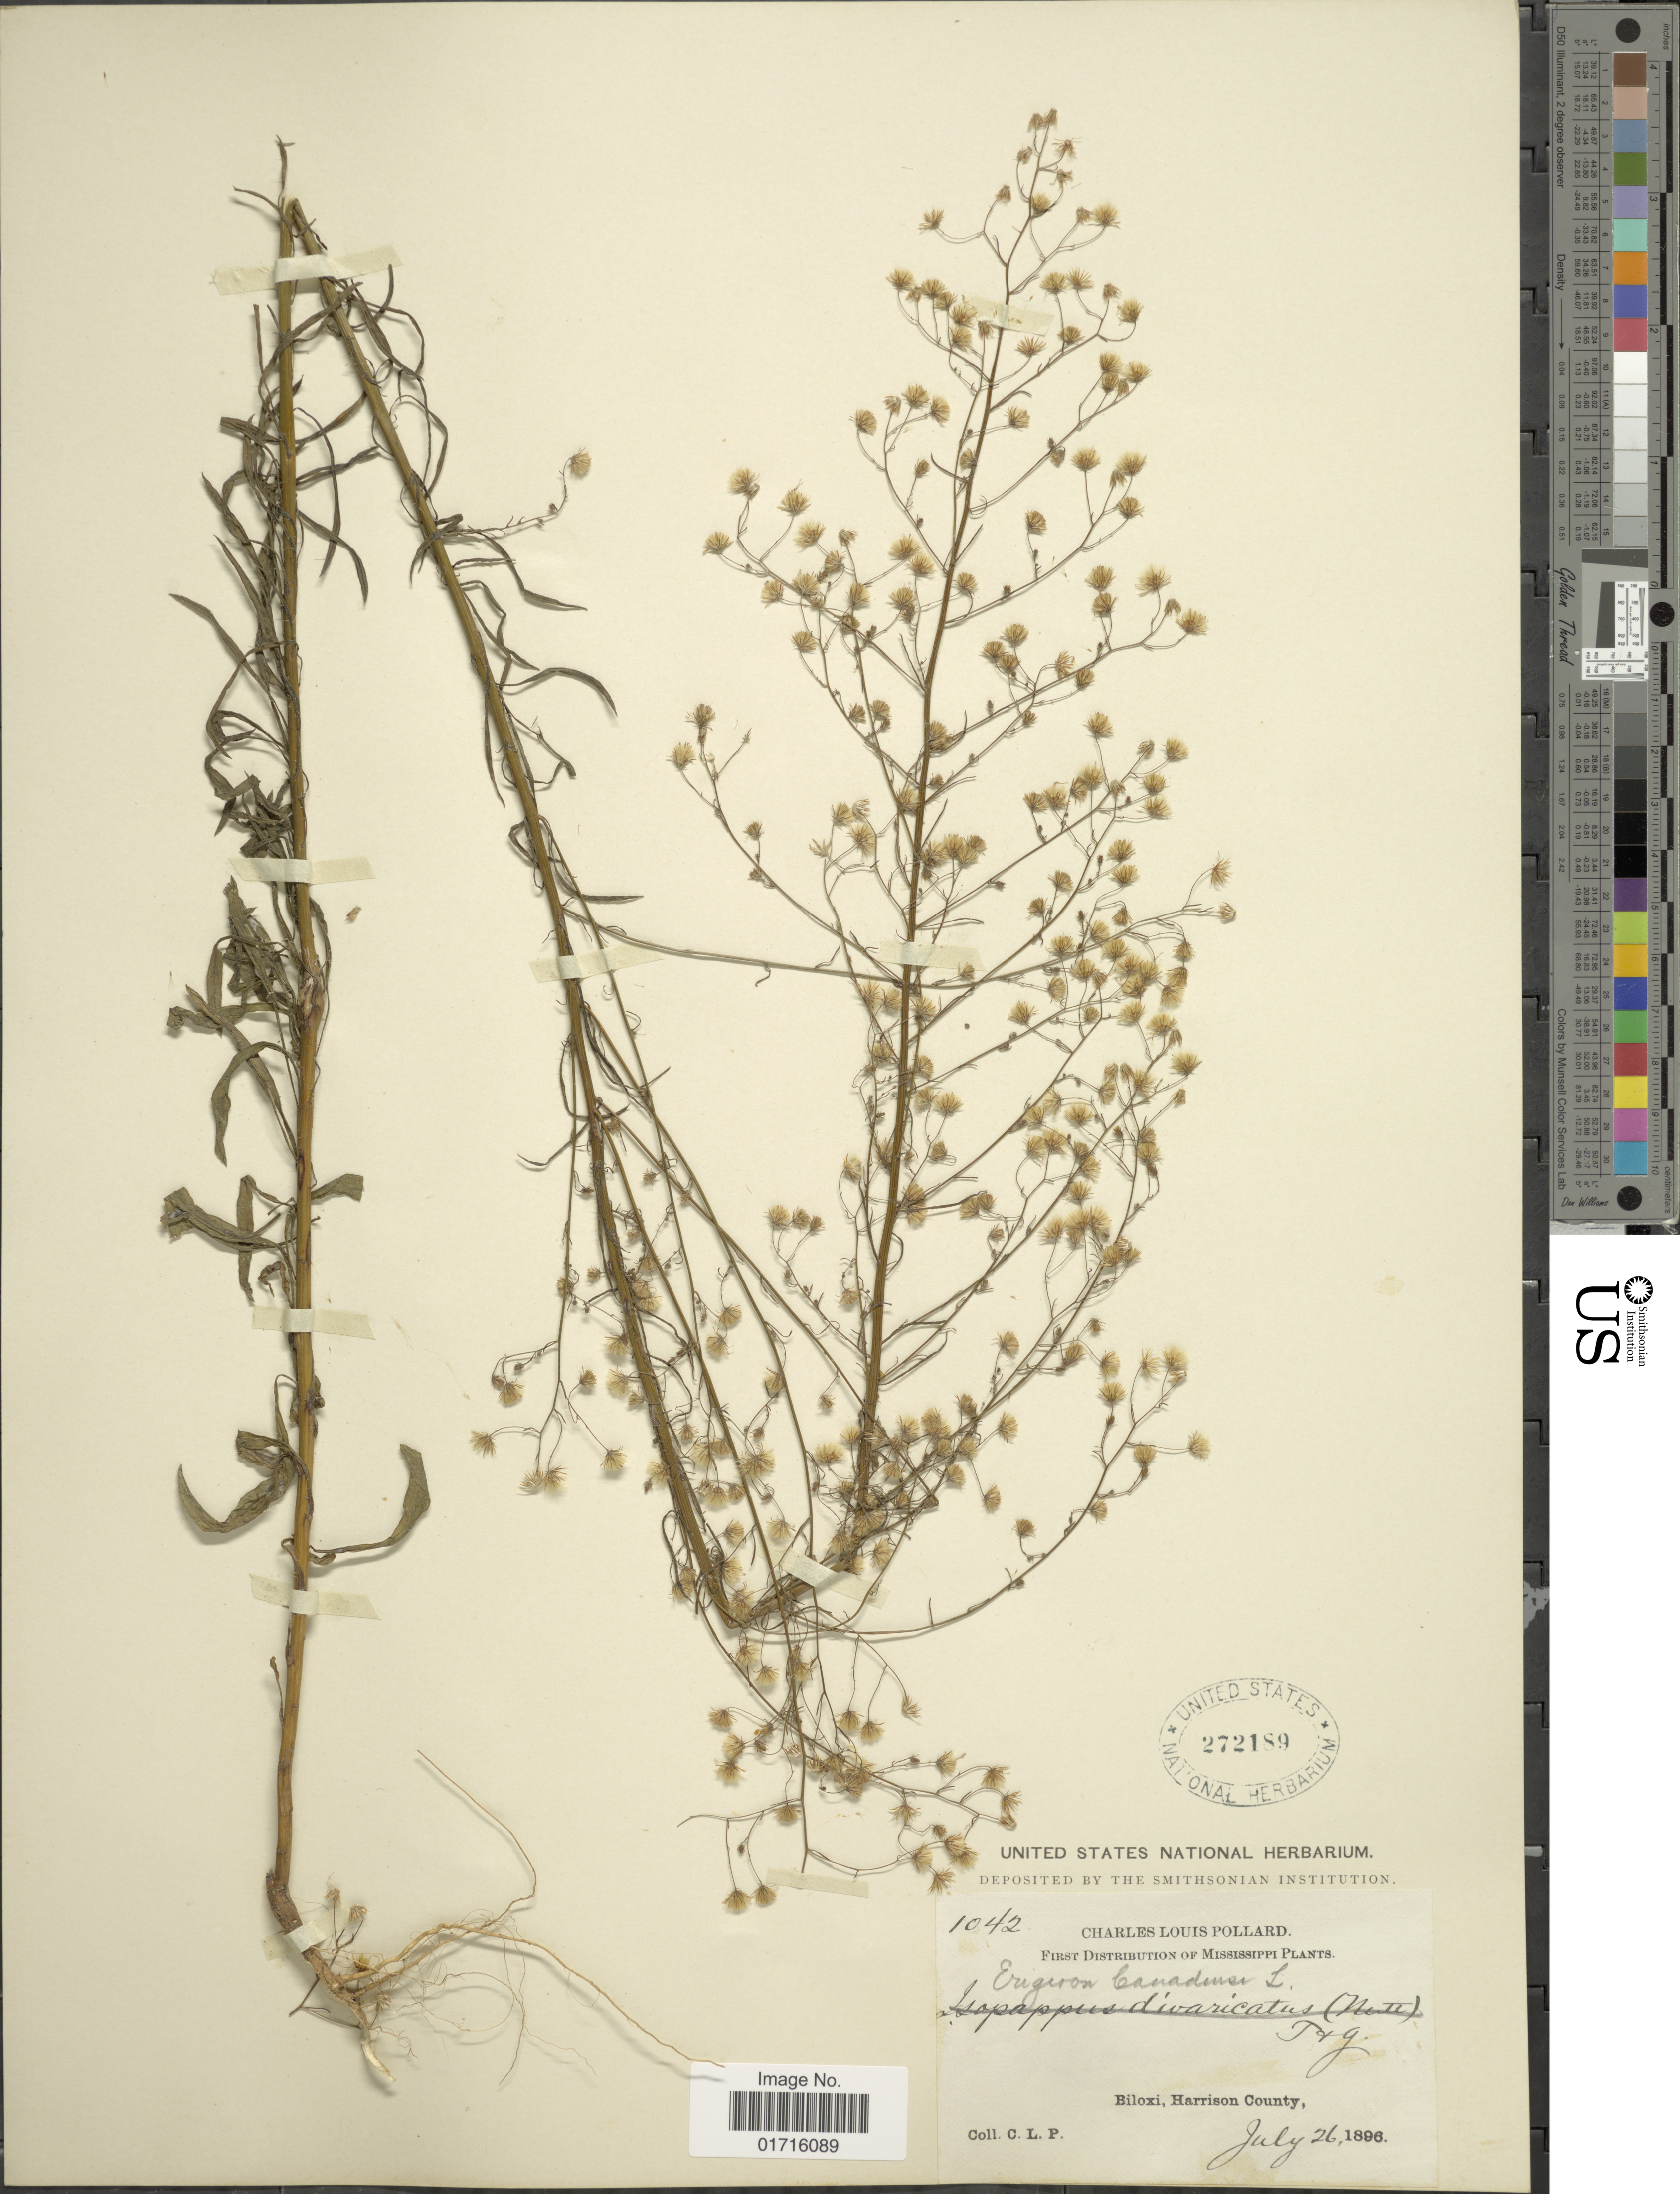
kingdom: Plantae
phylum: Tracheophyta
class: Magnoliopsida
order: Asterales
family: Asteraceae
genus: Conyza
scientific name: Conyza canadensis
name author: (L.) Cronq.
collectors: C. L. Pollard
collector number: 1042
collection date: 1896-07-26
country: United States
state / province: Mississippi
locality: Biloxi, Harrison County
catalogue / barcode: US 272189